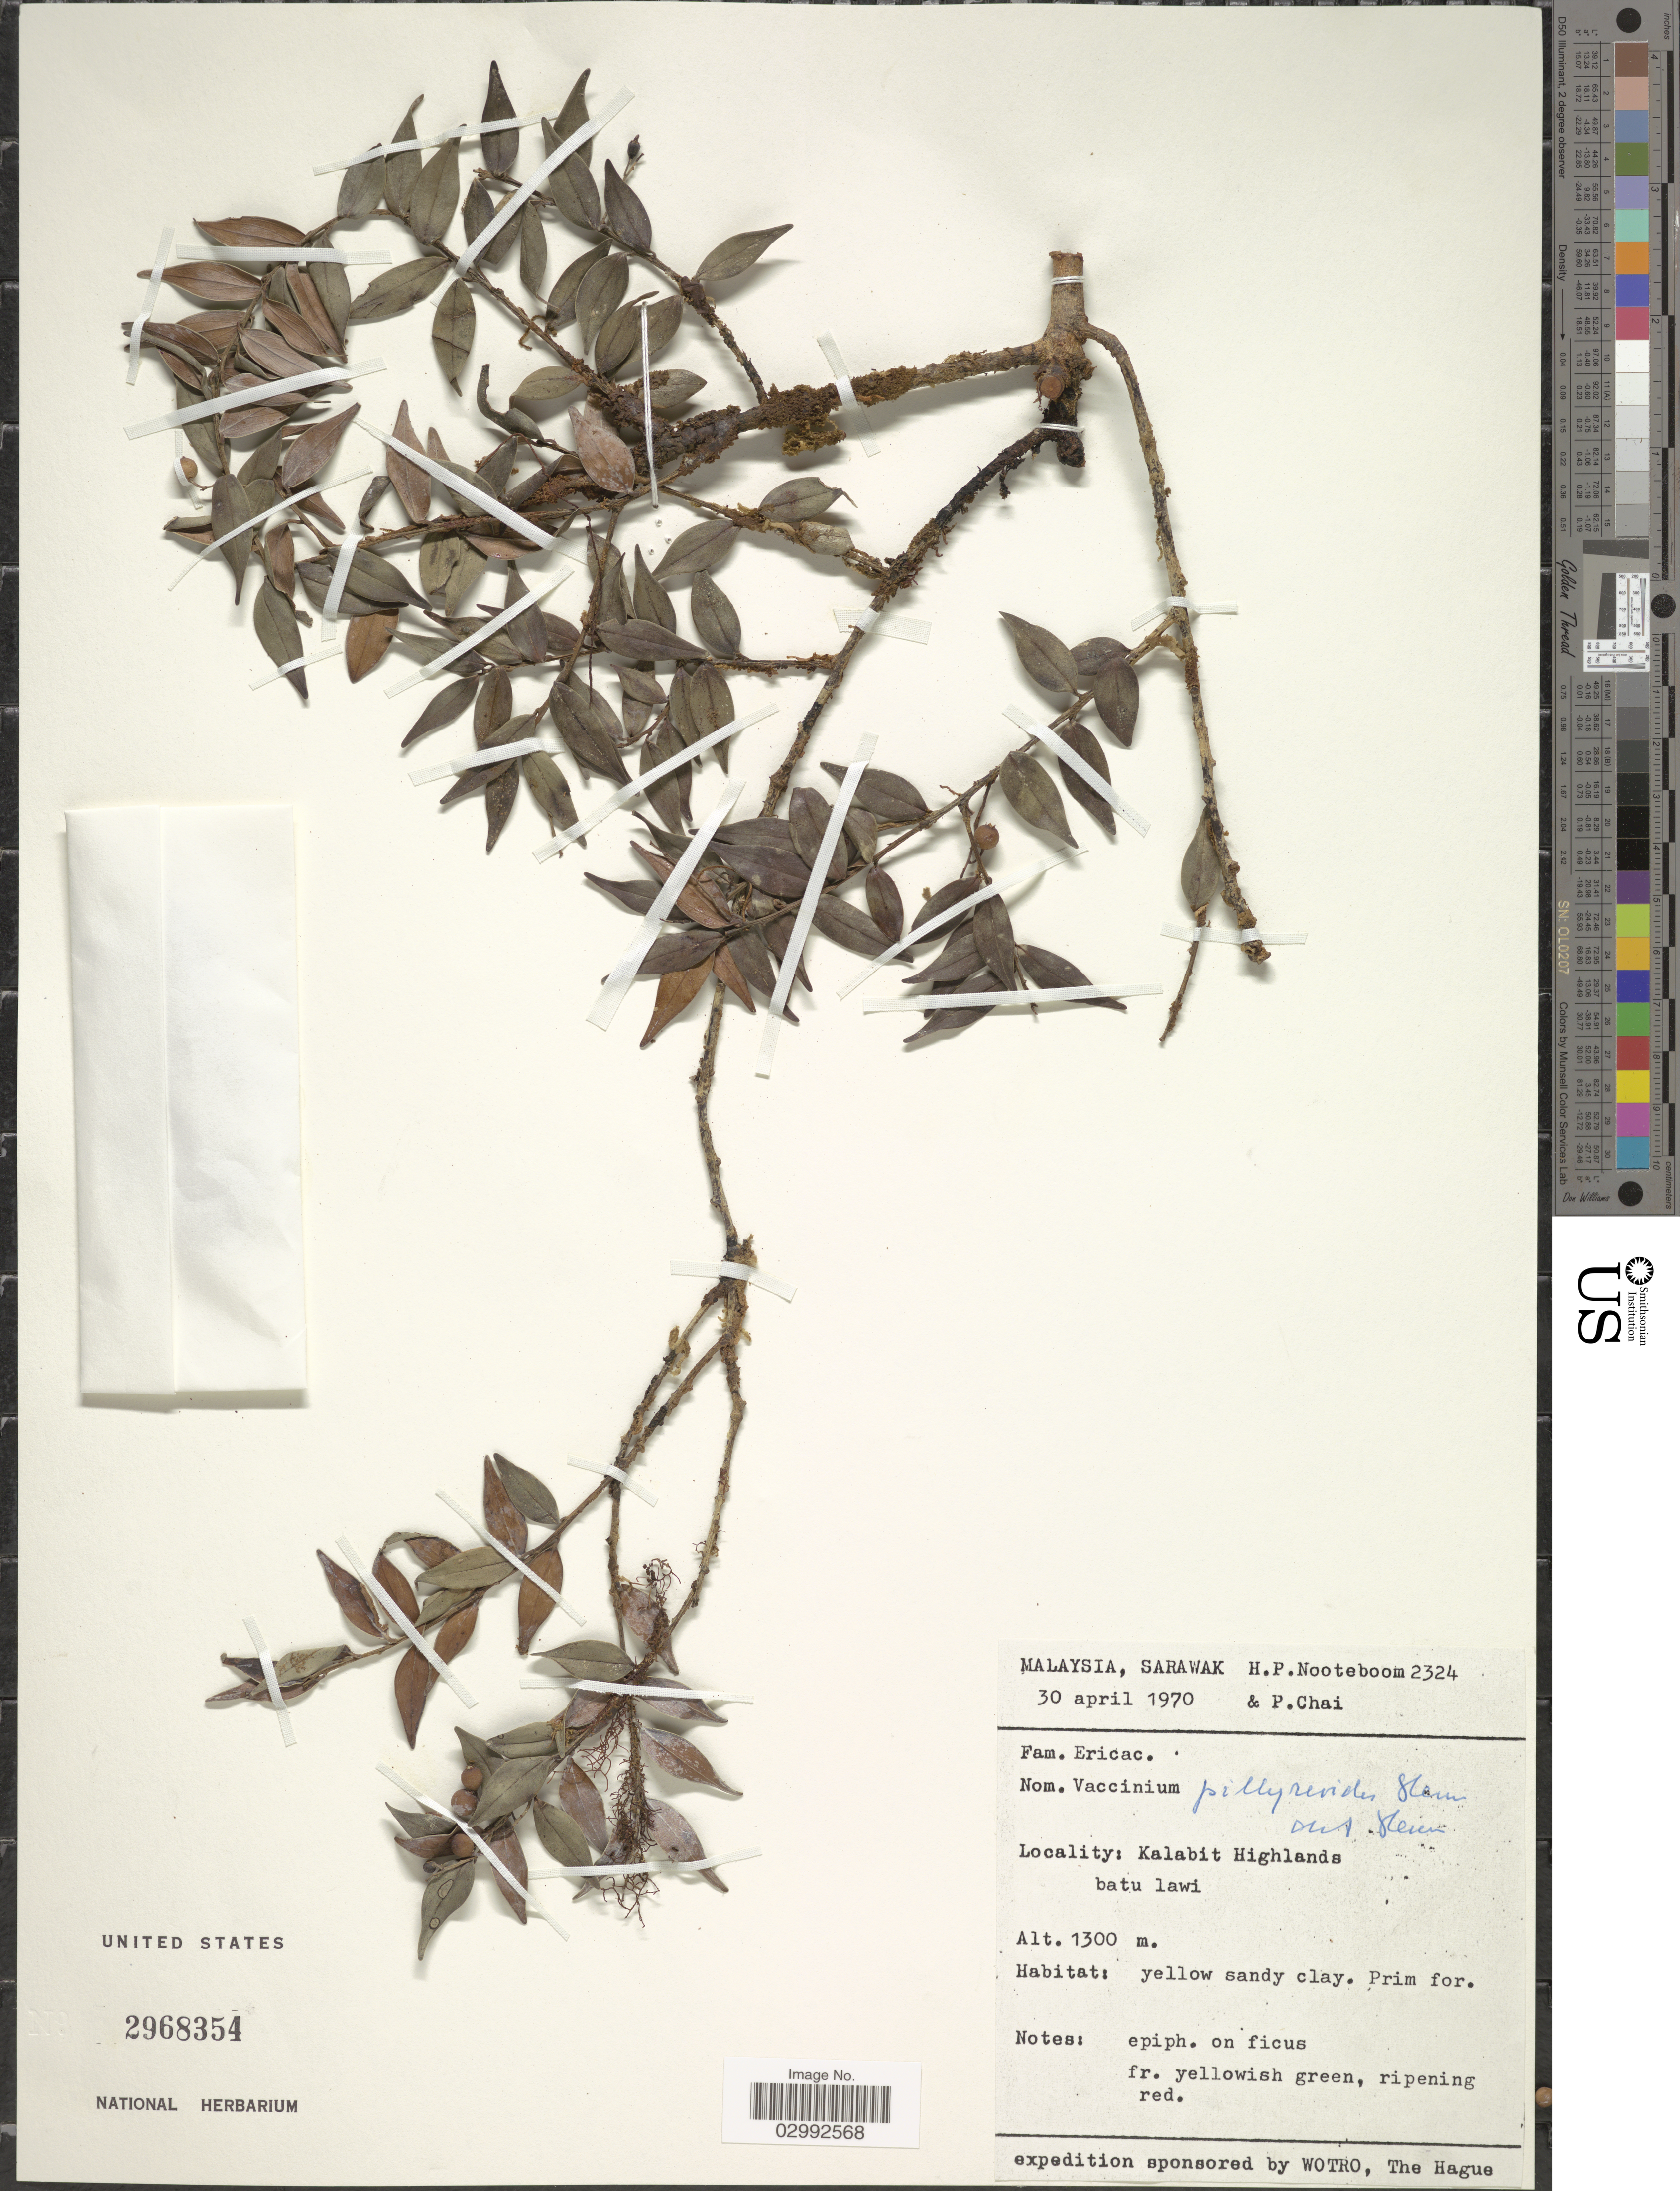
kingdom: Plantae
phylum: Tracheophyta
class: Magnoliopsida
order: Ericales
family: Ericaceae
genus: Vaccinium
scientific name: Vaccinium phillyreoides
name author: Sleumer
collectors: H. P. Nooteboom & P. Chai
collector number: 2324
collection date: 1970-04-30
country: Malaysia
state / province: Sarawak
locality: Kalabit Highlands, batu lawi.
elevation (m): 1300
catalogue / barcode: US 2968354